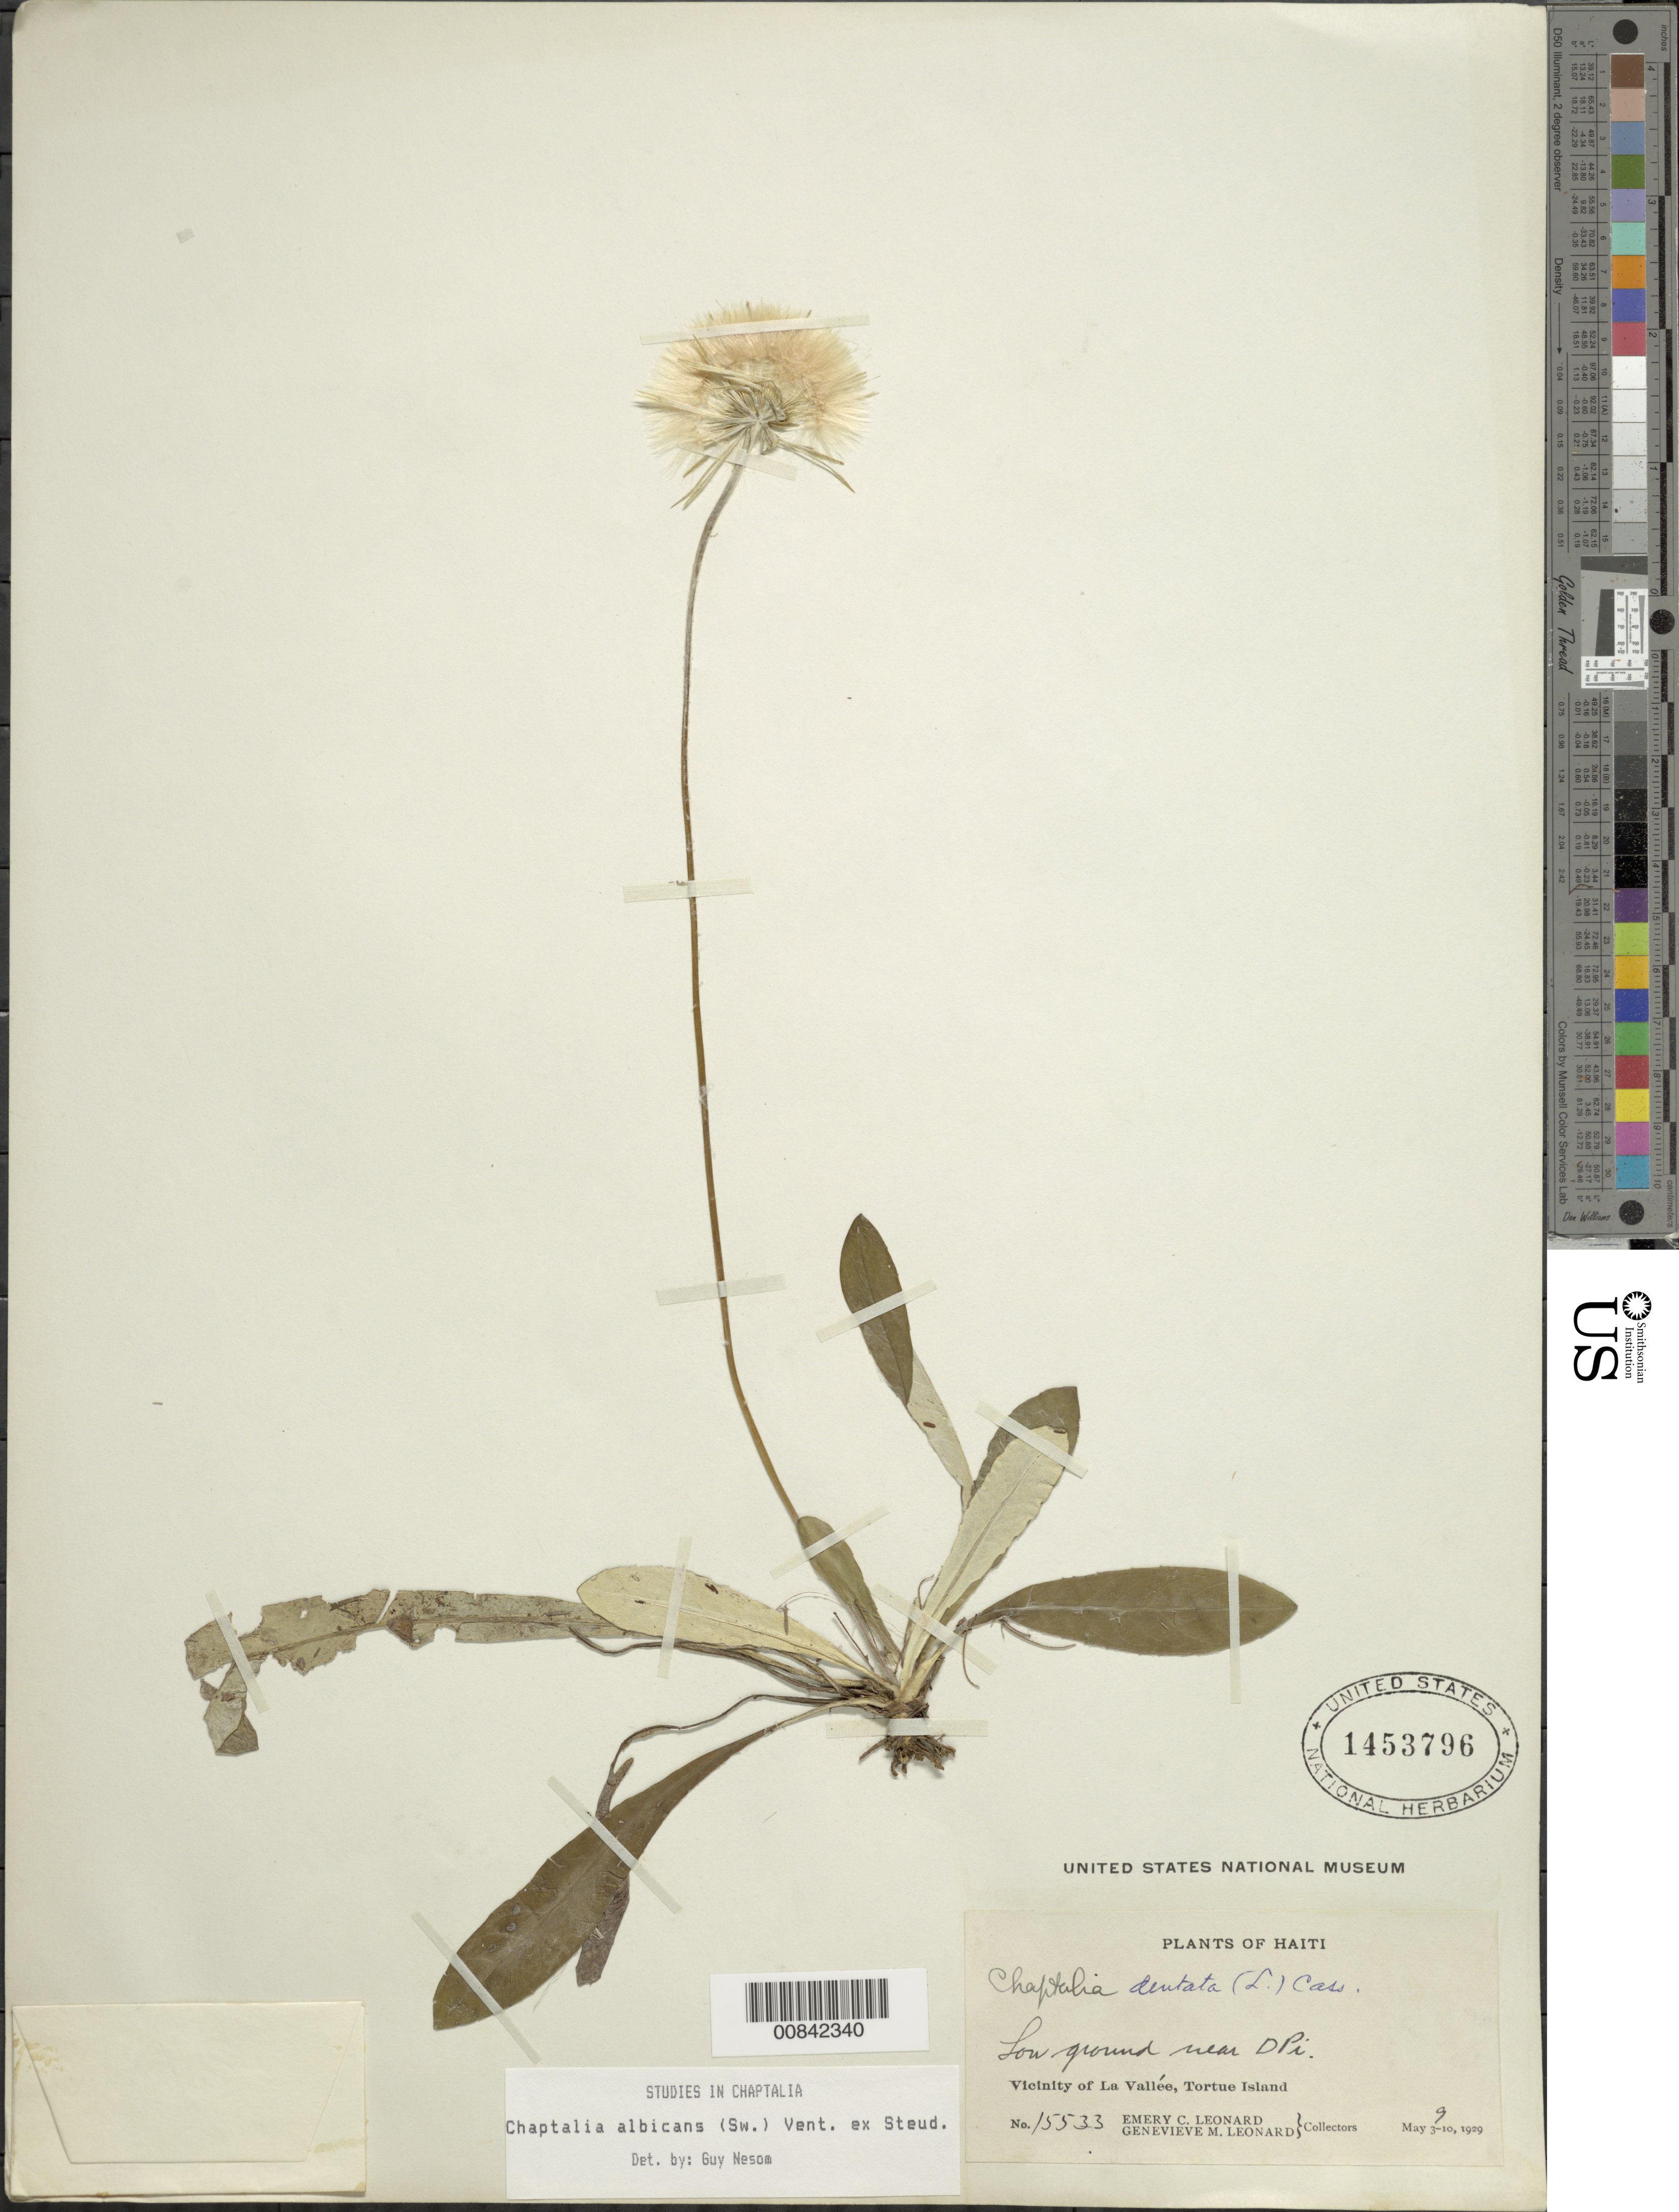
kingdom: Plantae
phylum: Tracheophyta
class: Magnoliopsida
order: Asterales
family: Asteraceae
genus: Chaptalia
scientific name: Chaptalia albicans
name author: (Sw.) Vent. ex B.D. Jacks.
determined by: Nesom, Guy L.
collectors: E. C. Leonard & G. M. Leonard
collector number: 15533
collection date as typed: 09 May 1929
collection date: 1929-05-09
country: Haiti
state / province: Nord-Ouest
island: Île de la Tortue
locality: Vicinity of La Vallée, near Dpi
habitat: Low ground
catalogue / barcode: US 1453796